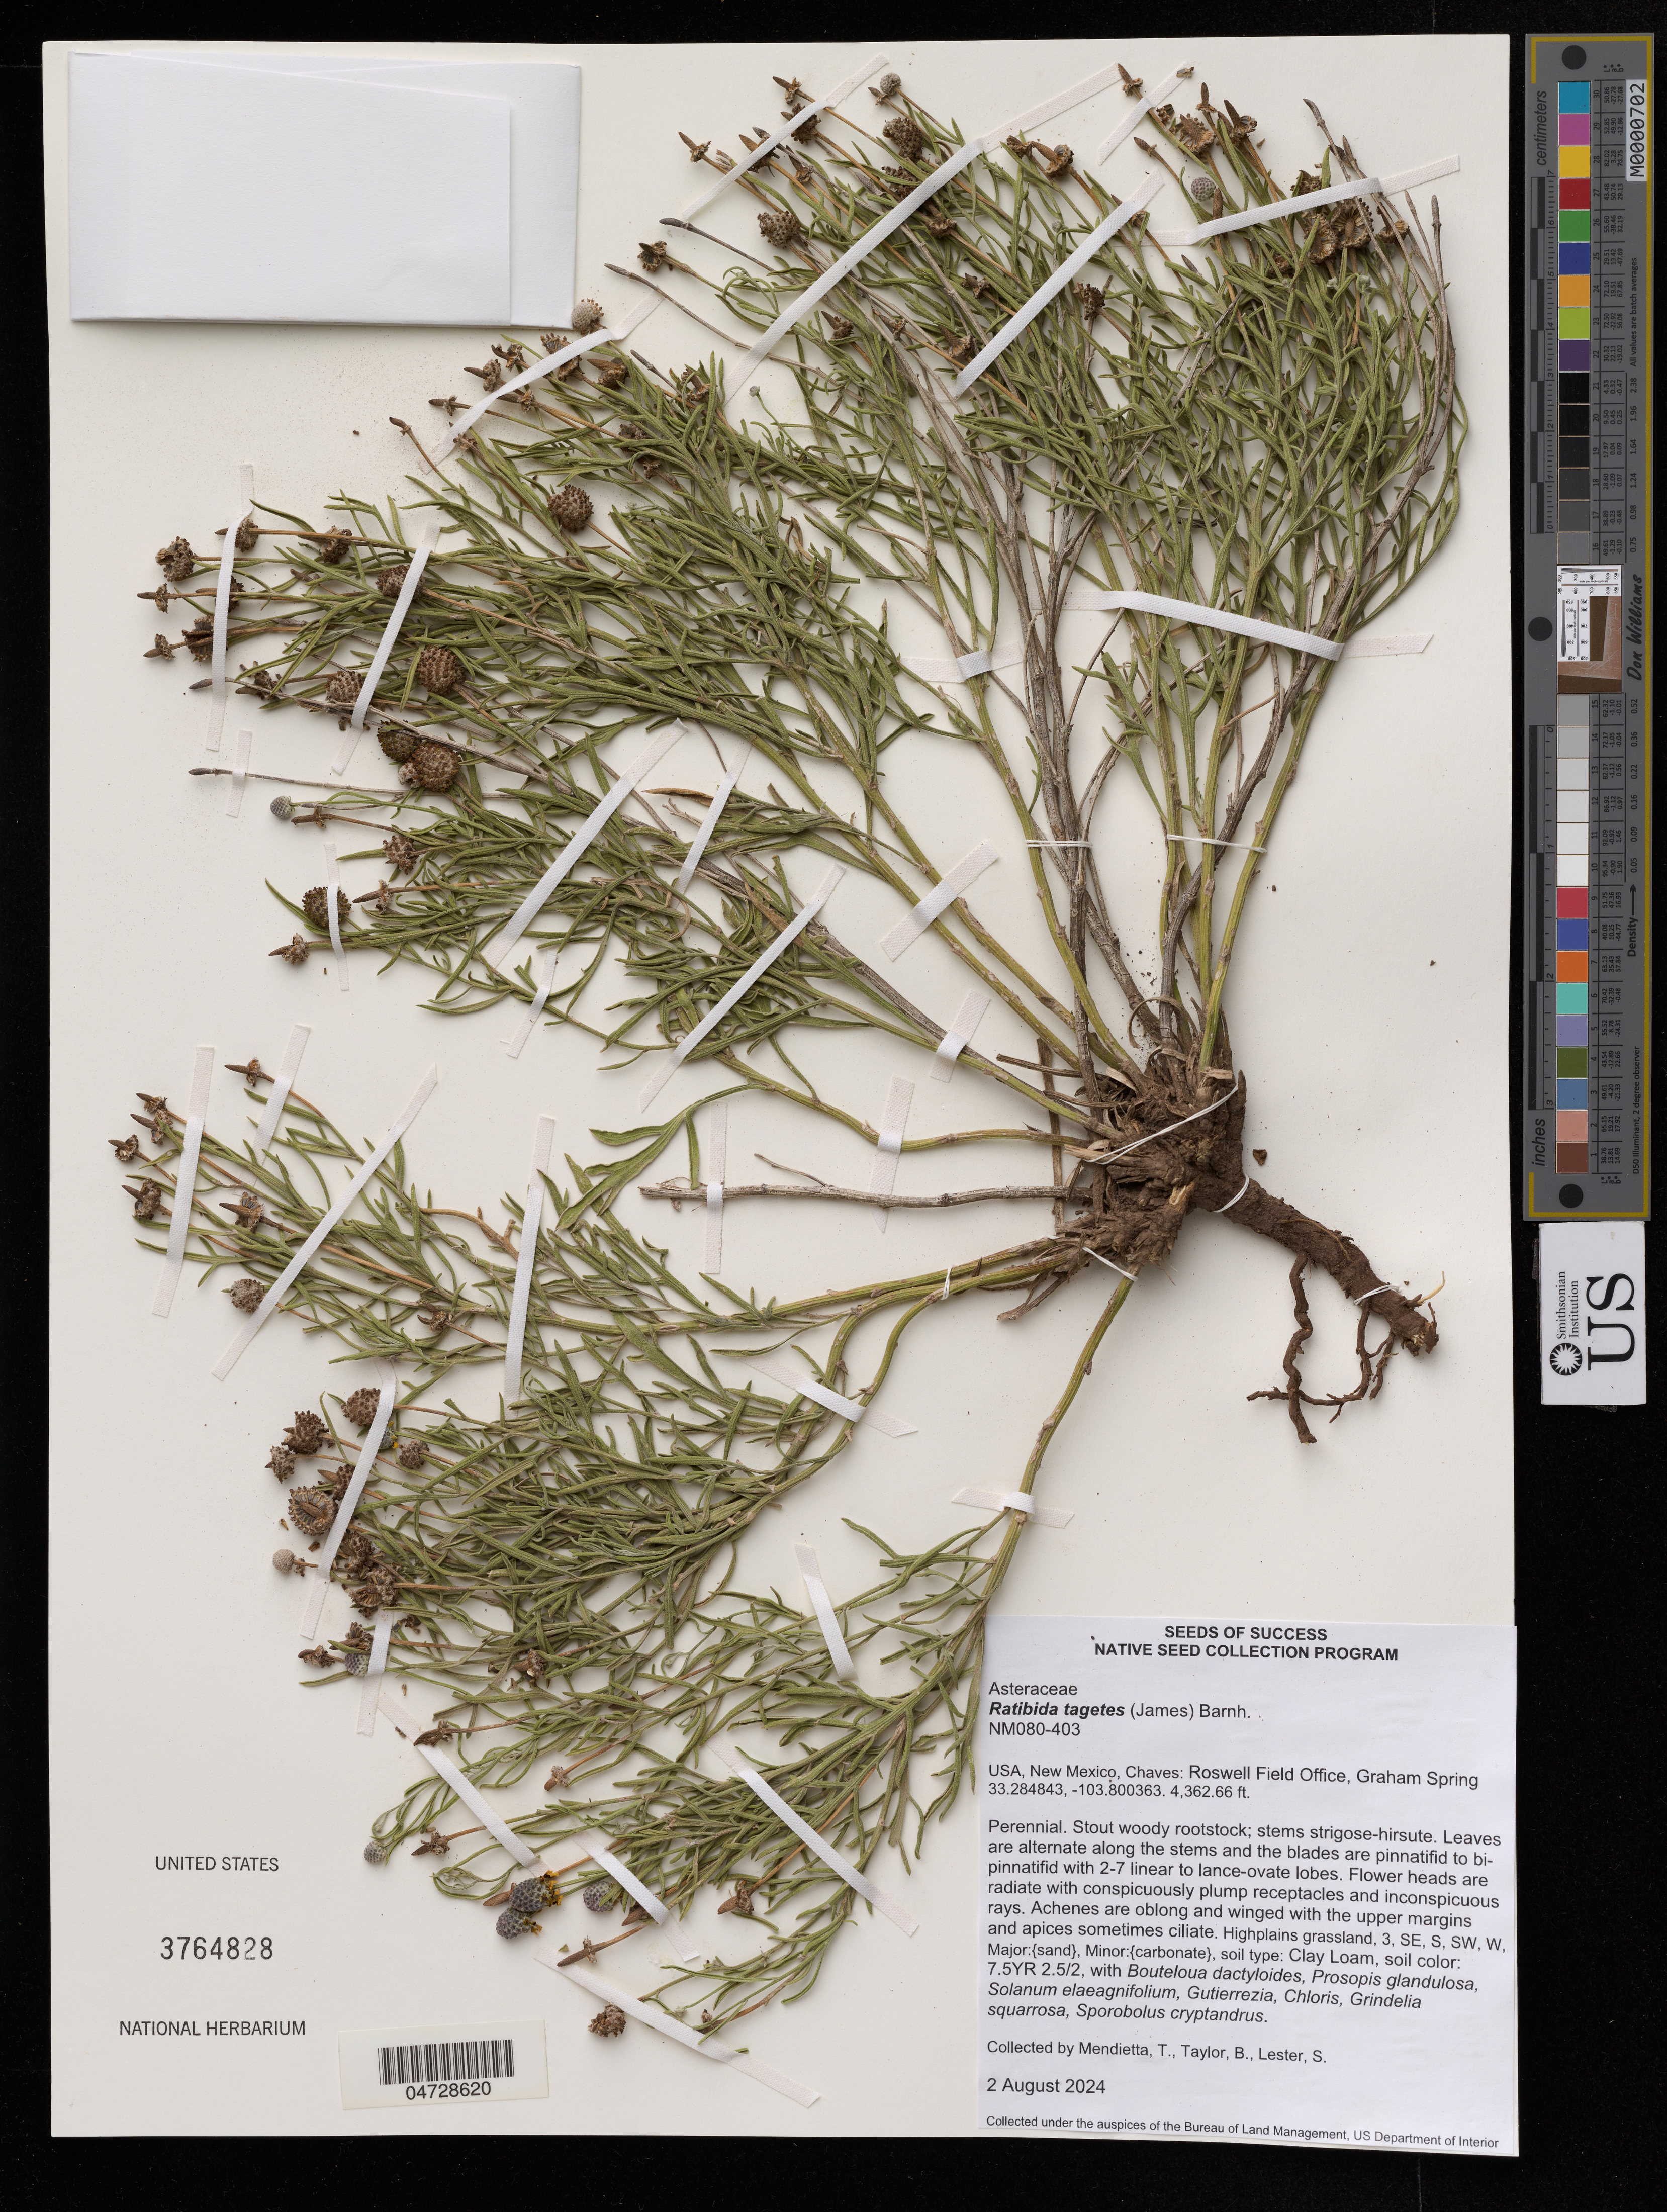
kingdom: Plantae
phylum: Tracheophyta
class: Magnoliopsida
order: Asterales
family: Asteraceae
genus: Ratibida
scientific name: Ratibida tagetes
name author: (James) Barnhart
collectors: T. Mendietta & B. Taylor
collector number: NM080-403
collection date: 2024-08-02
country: United States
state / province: New Mexico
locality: Chaves: Roswell Field Office, Graham Spring.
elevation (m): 1329.74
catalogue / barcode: US 3764828